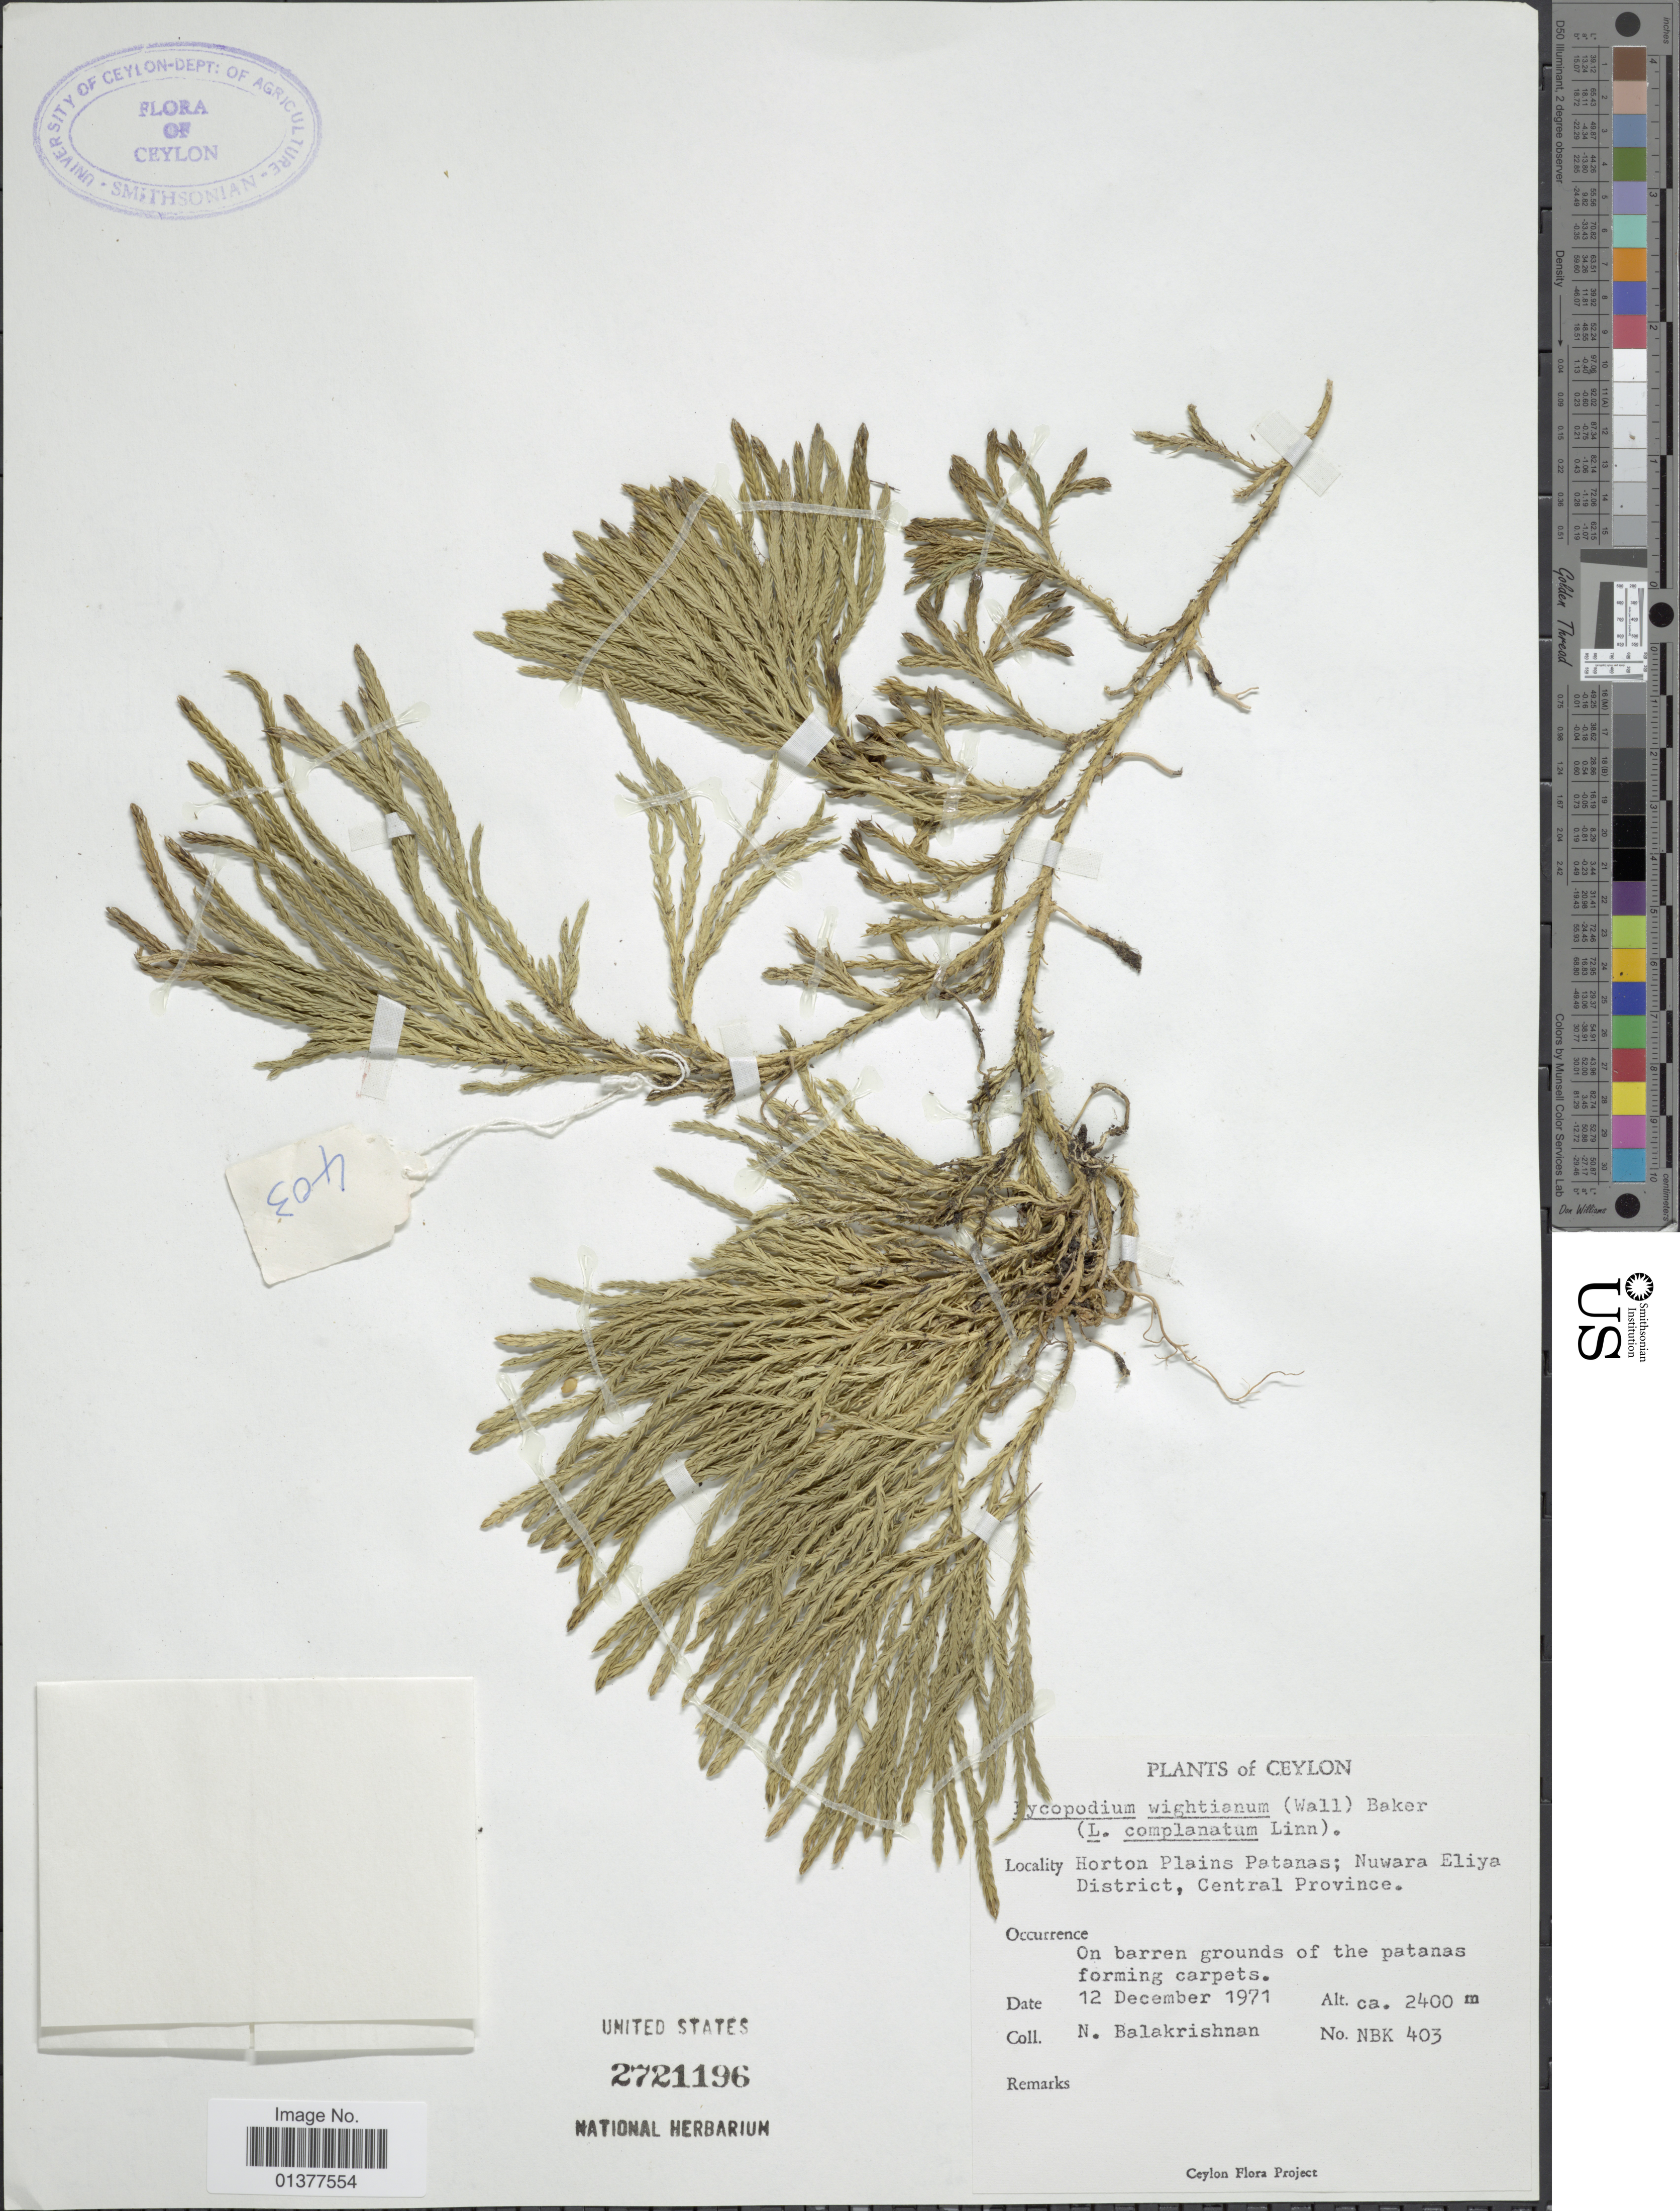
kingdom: Plantae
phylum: Tracheophyta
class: Lycopodiopsida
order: Lycopodiales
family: Lycopodiaceae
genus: Diphasiastrum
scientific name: Diphasiastrum wightianum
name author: (Wall. ex Hook. & Grev.) Holub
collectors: N. Balakrishnan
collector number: NBK403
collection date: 1971-12-12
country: Sri Lanka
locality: Horton plains Patanas; Nuwara Eliya District, Central province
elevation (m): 2400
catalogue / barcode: US 2721196